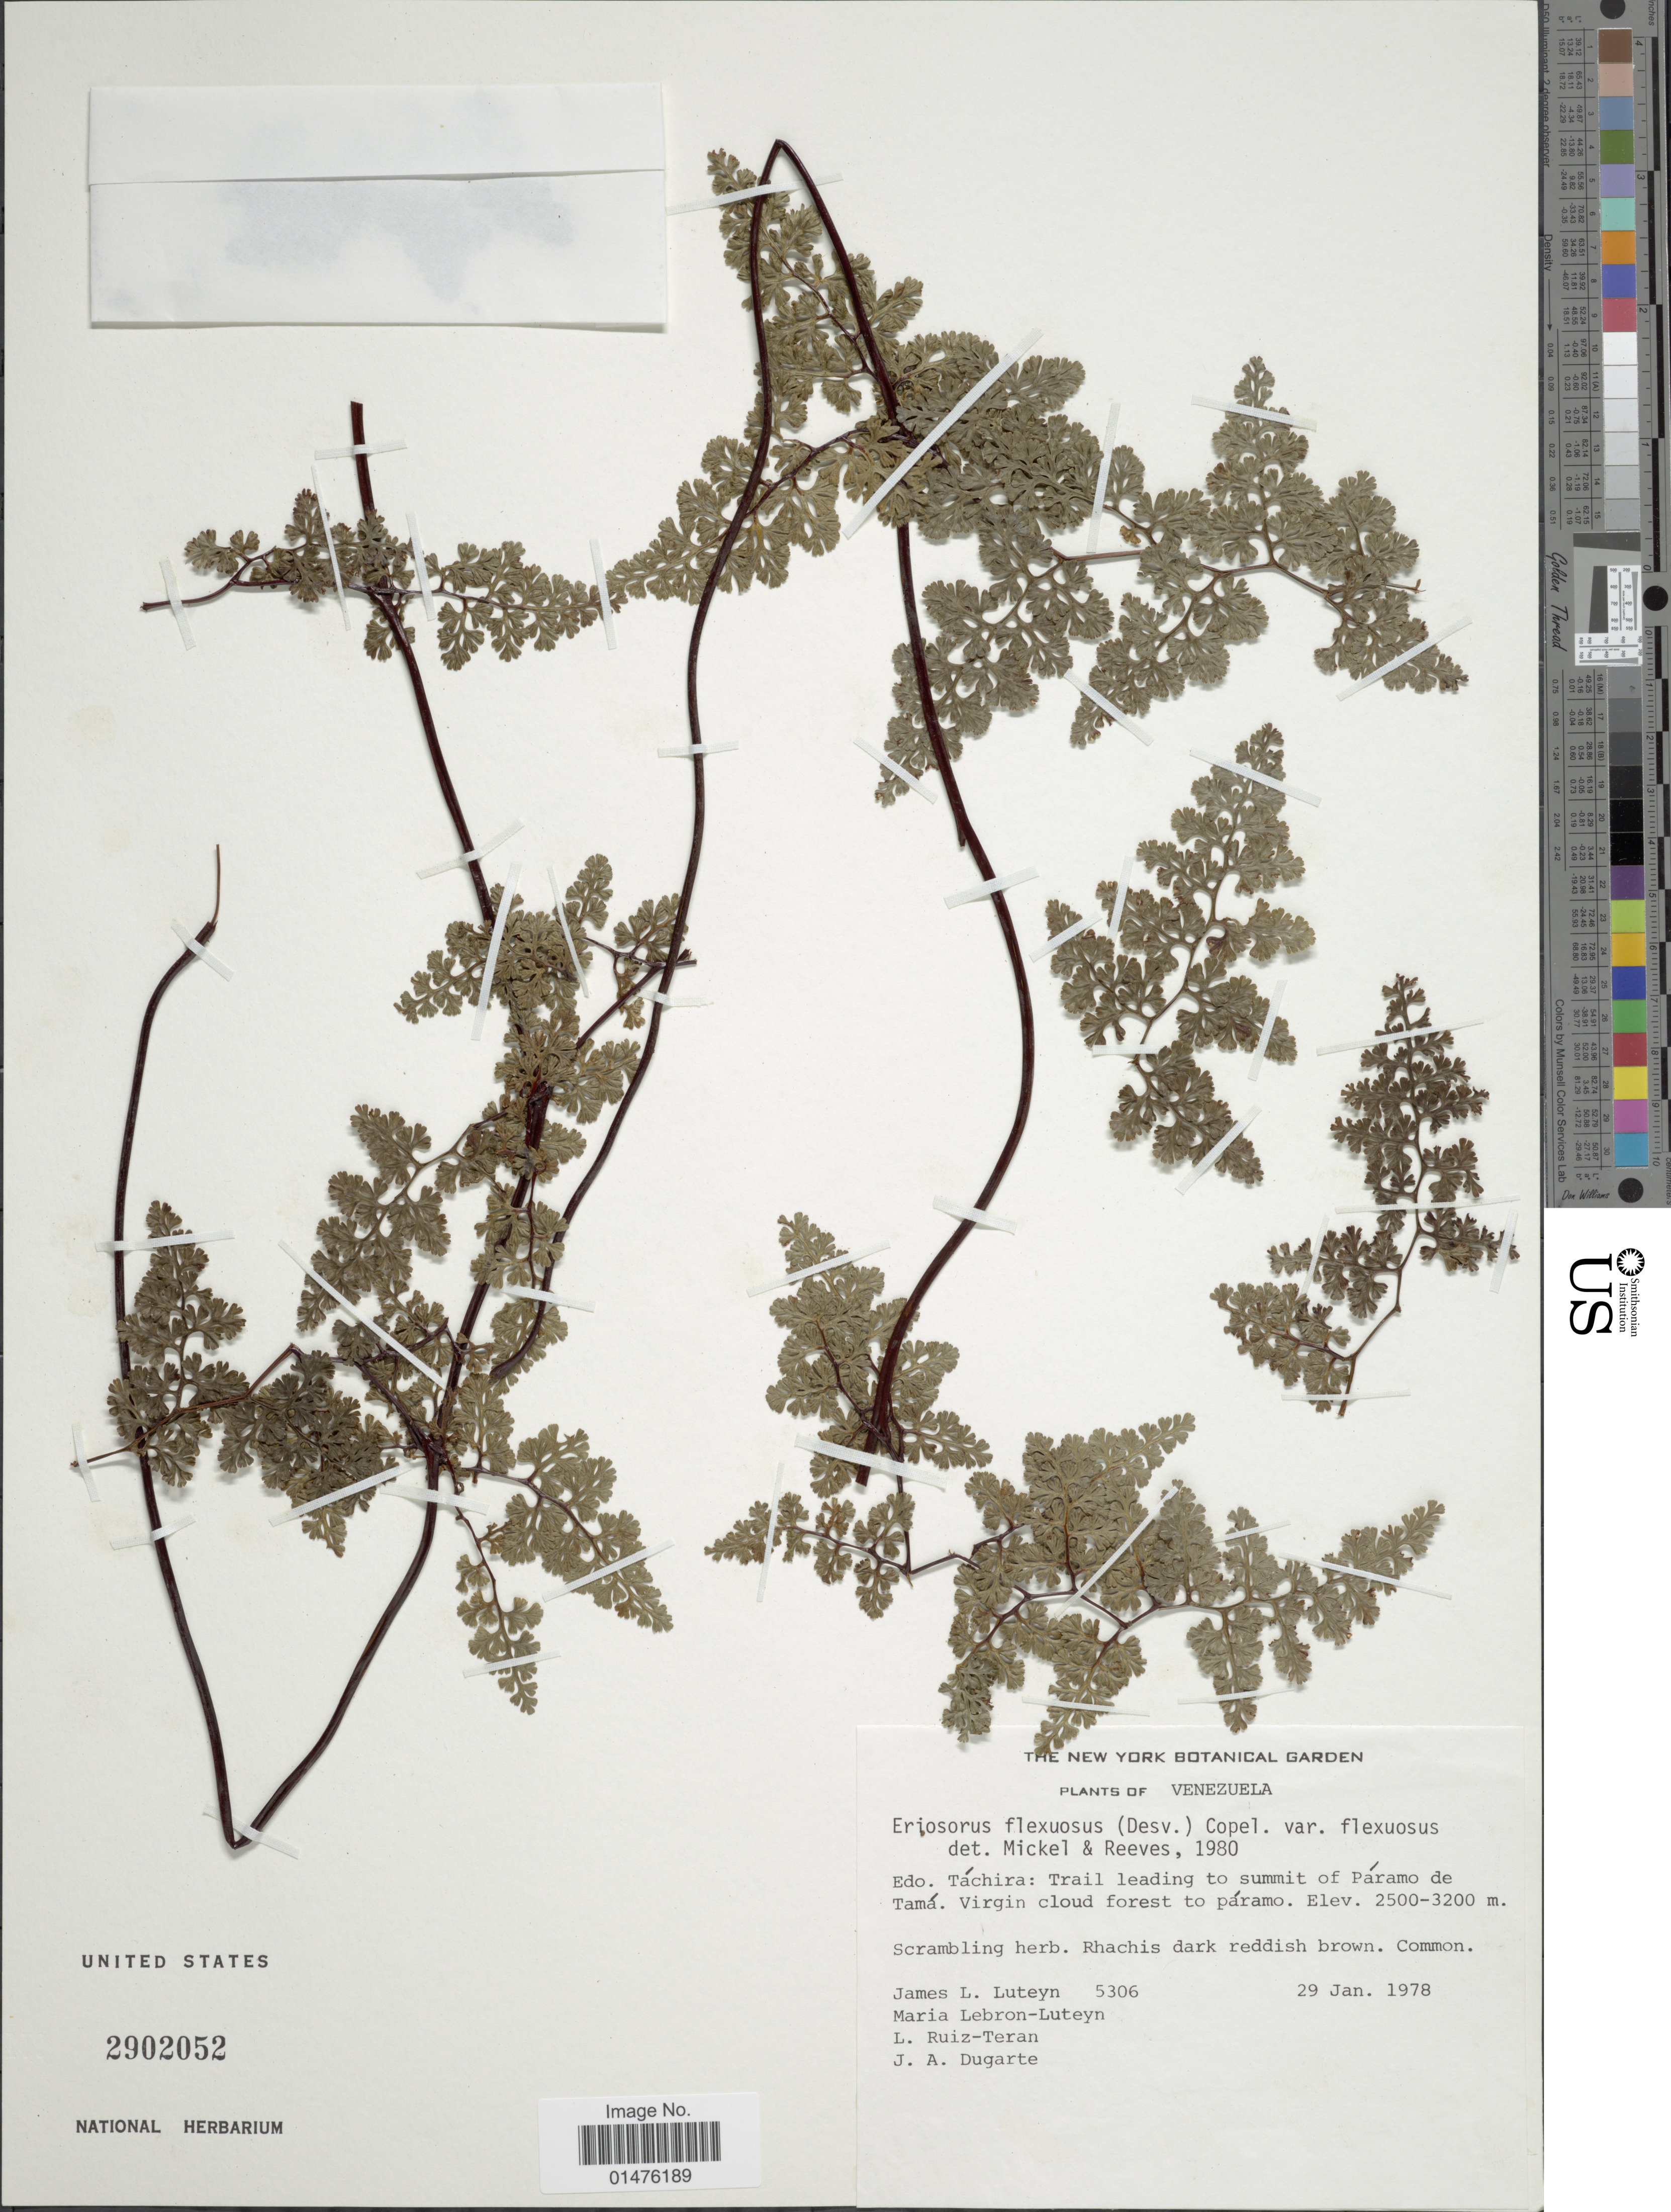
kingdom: Plantae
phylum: Tracheophyta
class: Polypodiopsida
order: Polypodiales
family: Pteridaceae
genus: Jamesonia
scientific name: Jamesonia flexuosa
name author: (Humb. & Bonpl.) Christenh.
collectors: J. L. Luteyn, M. L. Lebrón-Luteyn, L. E. Ruíz-Terán & J. Dugarte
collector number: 5306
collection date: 1978-01-29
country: Venezuela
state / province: Tachira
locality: Trail leading to summit of Páramo de Tamá. Virgin cloud forest to páramo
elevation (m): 2500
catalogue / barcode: US 2902052